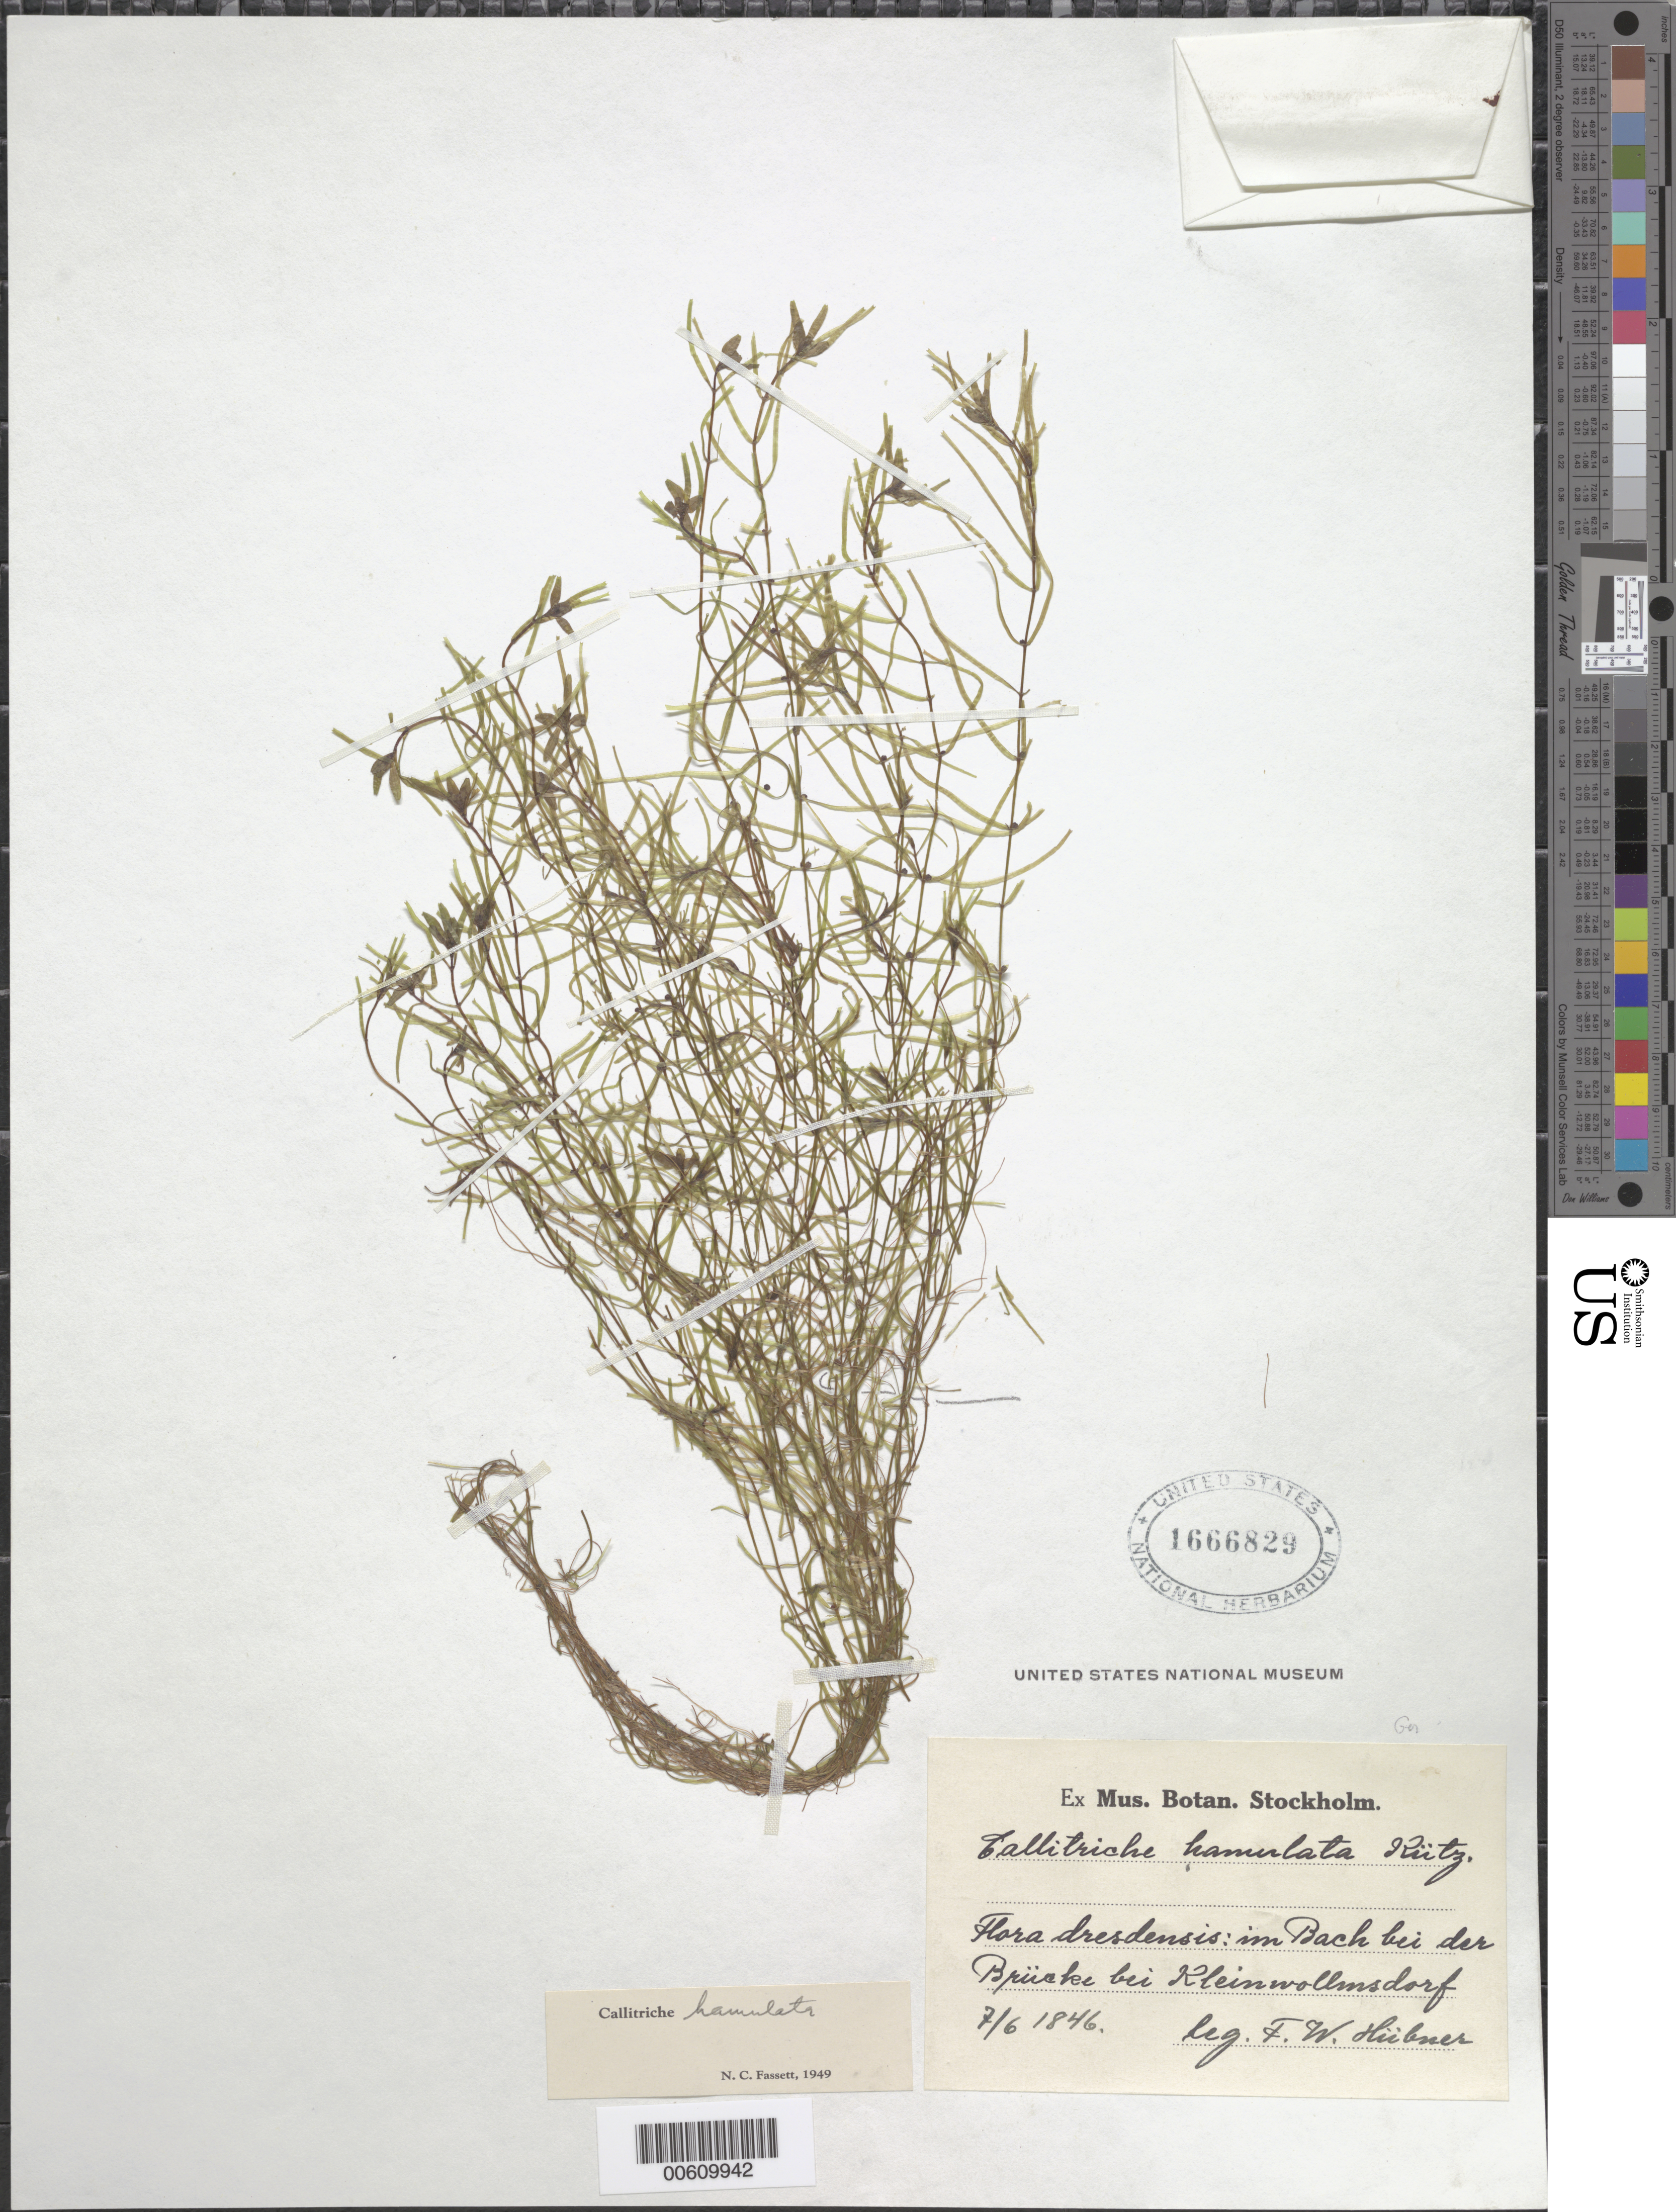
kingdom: Plantae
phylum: Tracheophyta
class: Magnoliopsida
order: Lamiales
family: Plantaginaceae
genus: Callitriche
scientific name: Callitriche hamulata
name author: Kütz. ex W.D.J. Koch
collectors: F. Hübner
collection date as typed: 07 Jun 1846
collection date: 1846-06-07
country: Germany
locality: In Bach near the bridge near Kleinkollmsdorf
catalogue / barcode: US 1666829